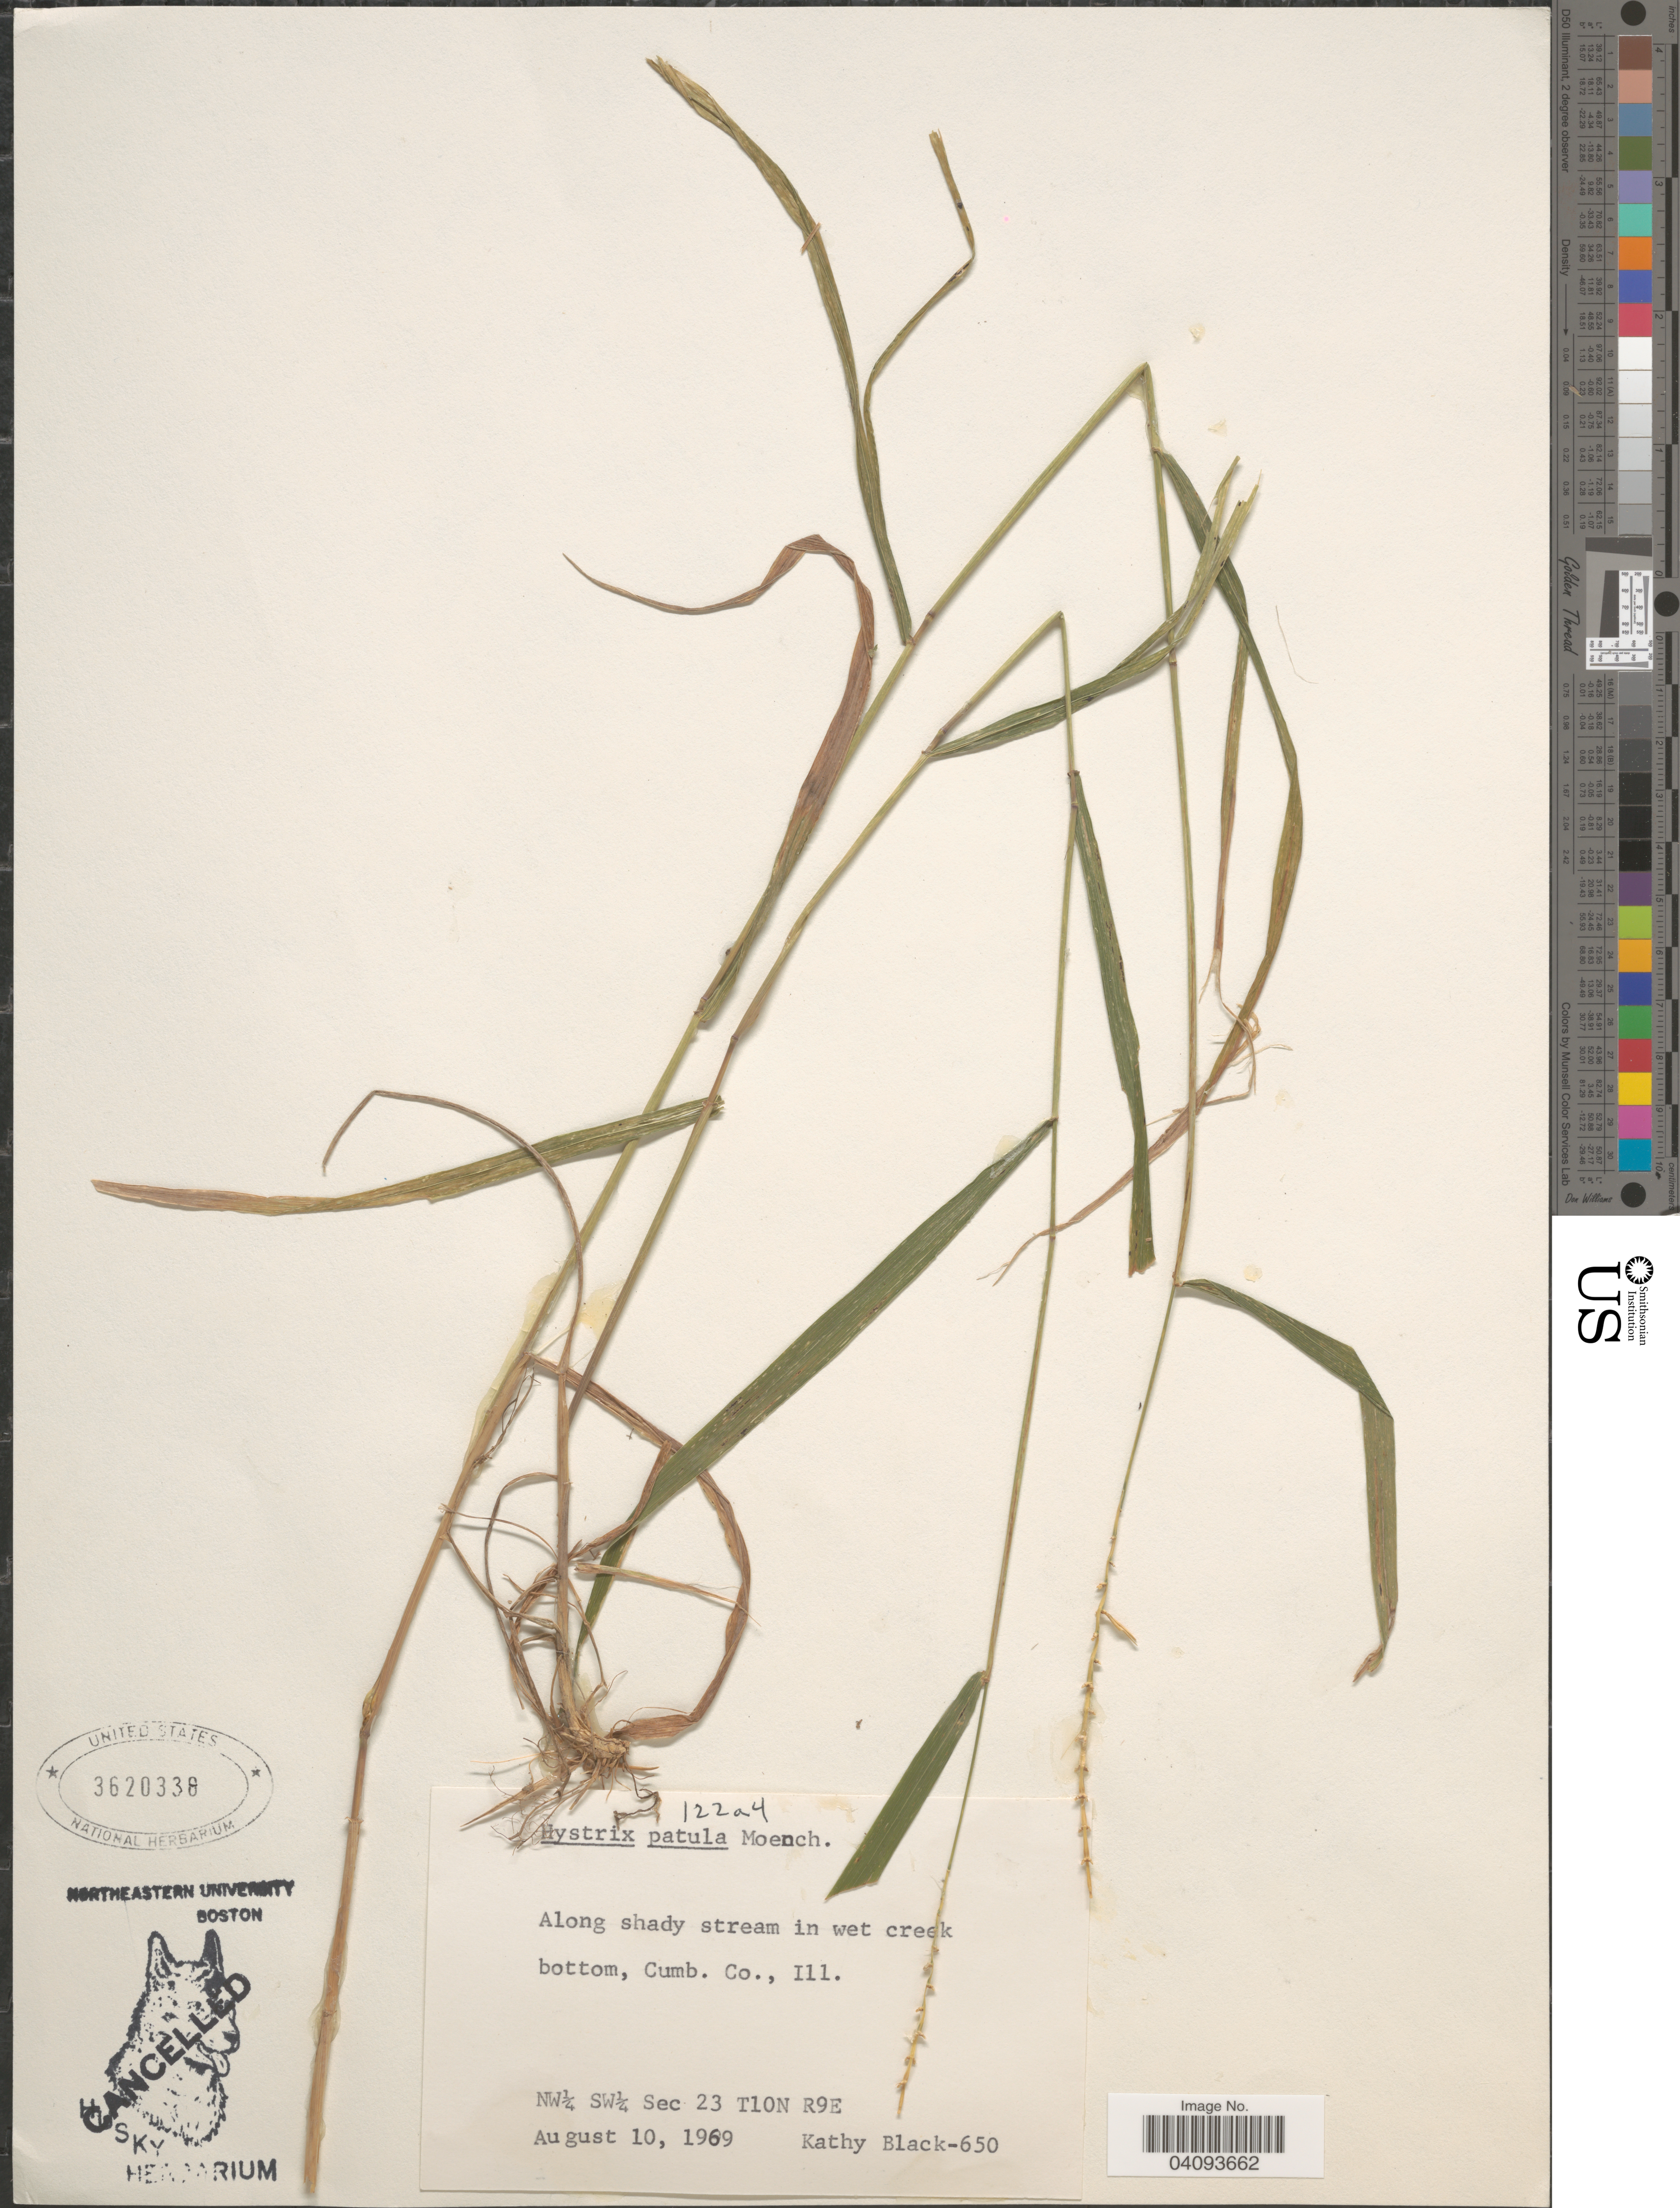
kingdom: Plantae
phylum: Tracheophyta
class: Liliopsida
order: Poales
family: Poaceae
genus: Elymus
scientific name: Elymus hystrix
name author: L.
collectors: K. Black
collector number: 650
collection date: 1969-08-10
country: United States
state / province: Illinois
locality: Along shady stream in wet creek bottom, Cumb. Co. NW¼ SW¼ Sec 23 T10N R9E.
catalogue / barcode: US 3620338